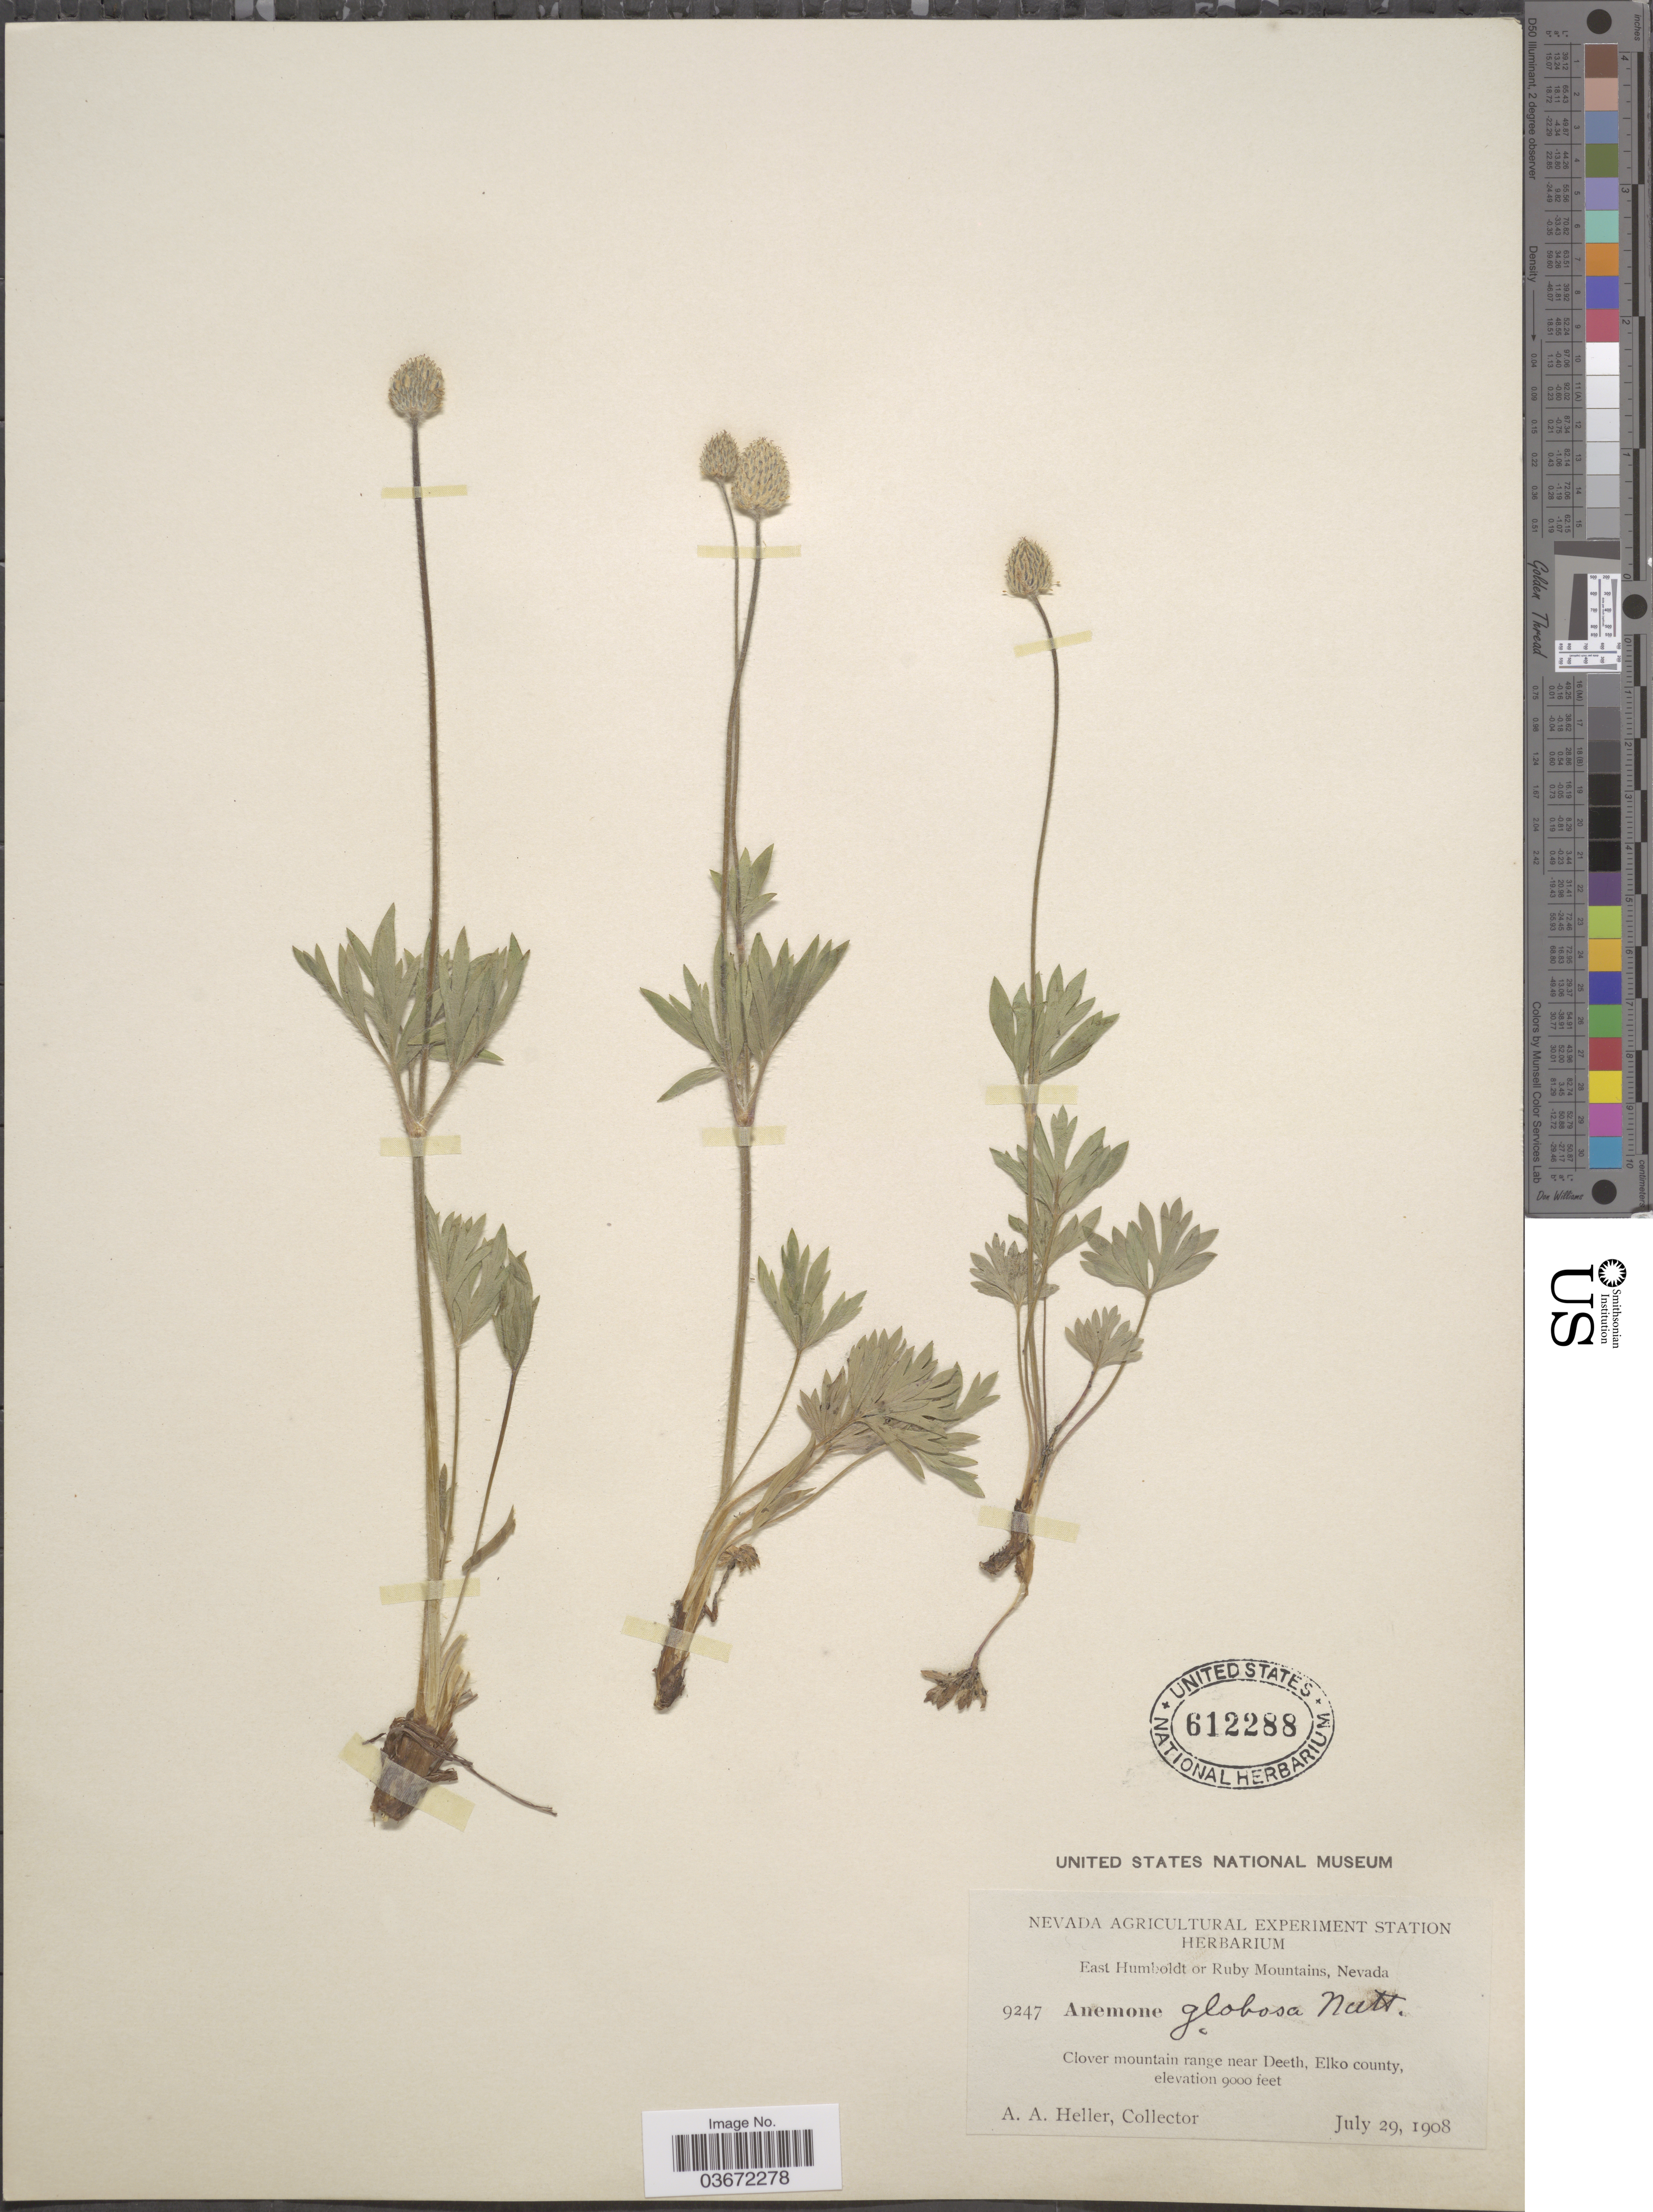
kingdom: Plantae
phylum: Tracheophyta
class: Magnoliopsida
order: Ranunculales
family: Ranunculaceae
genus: Anemone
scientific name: Anemone globosa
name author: (Torr. & A. Gray) Nutt. ex A. Heller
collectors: A. A. Heller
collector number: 9247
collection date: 1908-07-29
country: United States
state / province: Nevada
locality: East Humboldt or Ruby Mountains. Clover mountain range near Deeth, Elko county.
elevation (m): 2743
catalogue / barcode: US 612288